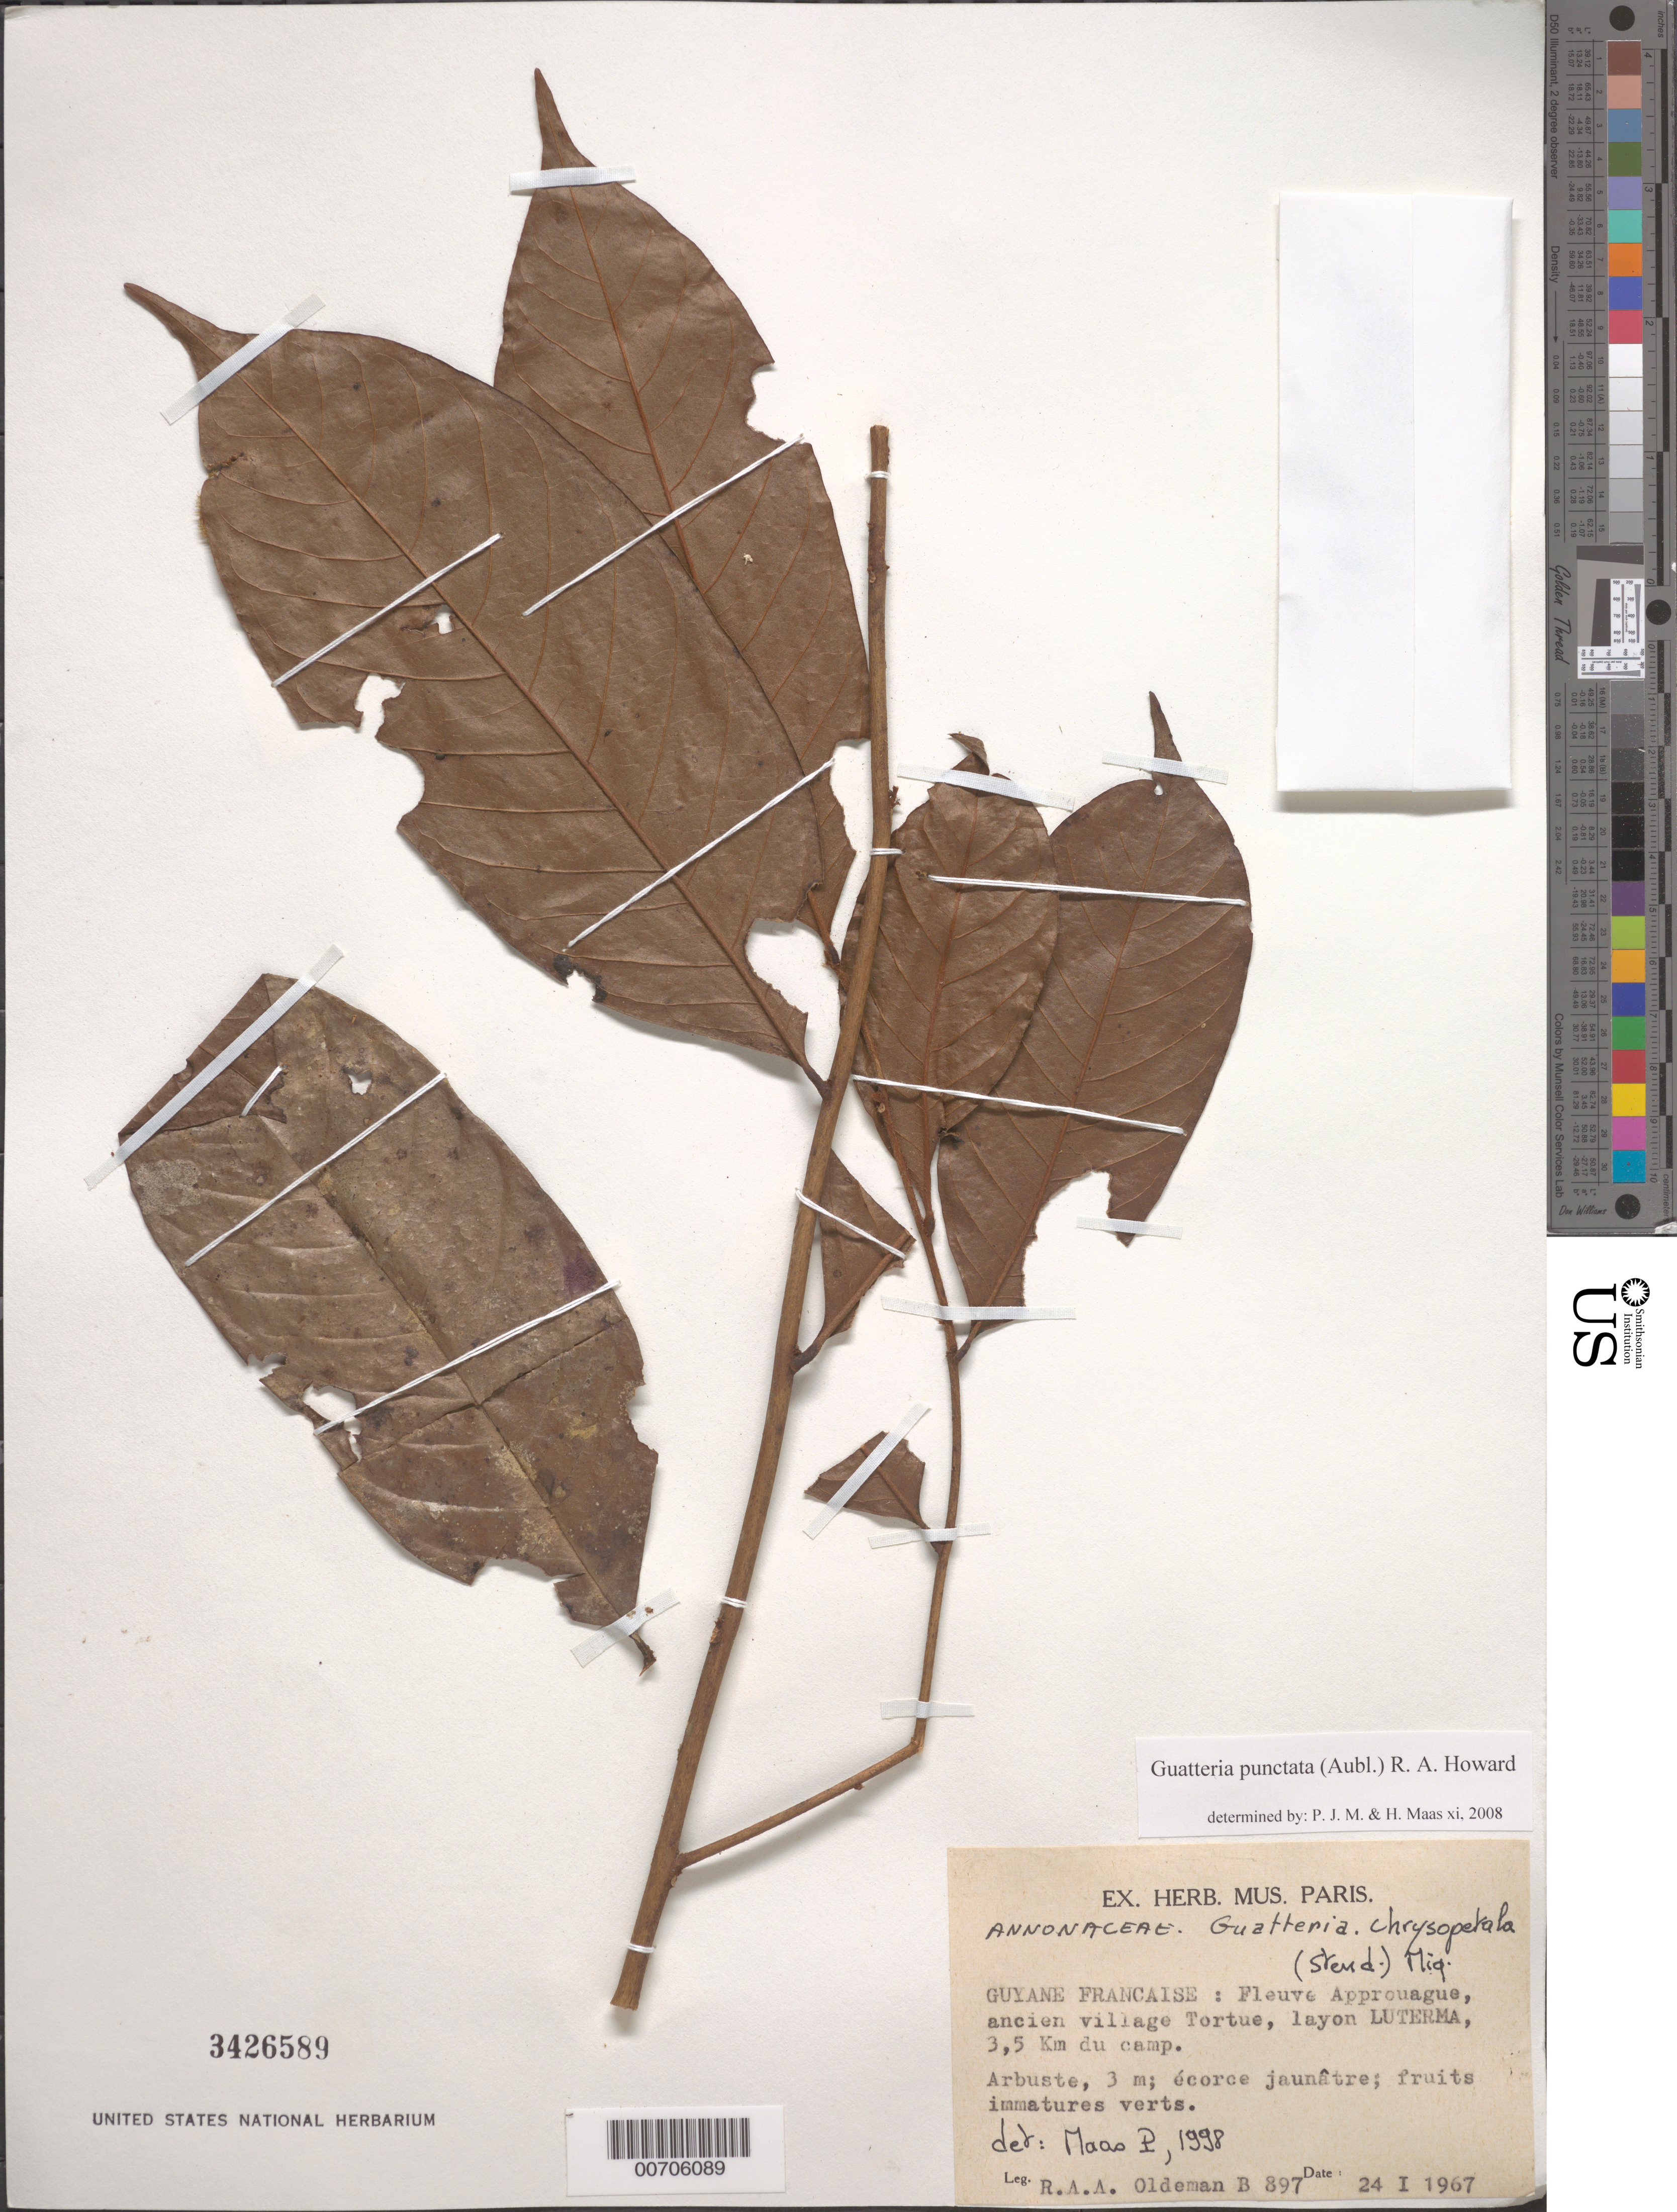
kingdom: Plantae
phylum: Tracheophyta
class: Magnoliopsida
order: Magnoliales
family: Annonaceae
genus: Guatteria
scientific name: Guatteria punctata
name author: (Aubl.) R.A. Howard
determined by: Maas, Paul J.; Maas, H.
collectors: R. Oldeman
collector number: B 897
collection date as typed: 24-Jan-67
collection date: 1967-01-24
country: French Guiana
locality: Approuague R., village Tortue, layon Luterma, 3.5 km du camp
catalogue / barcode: US 3426589